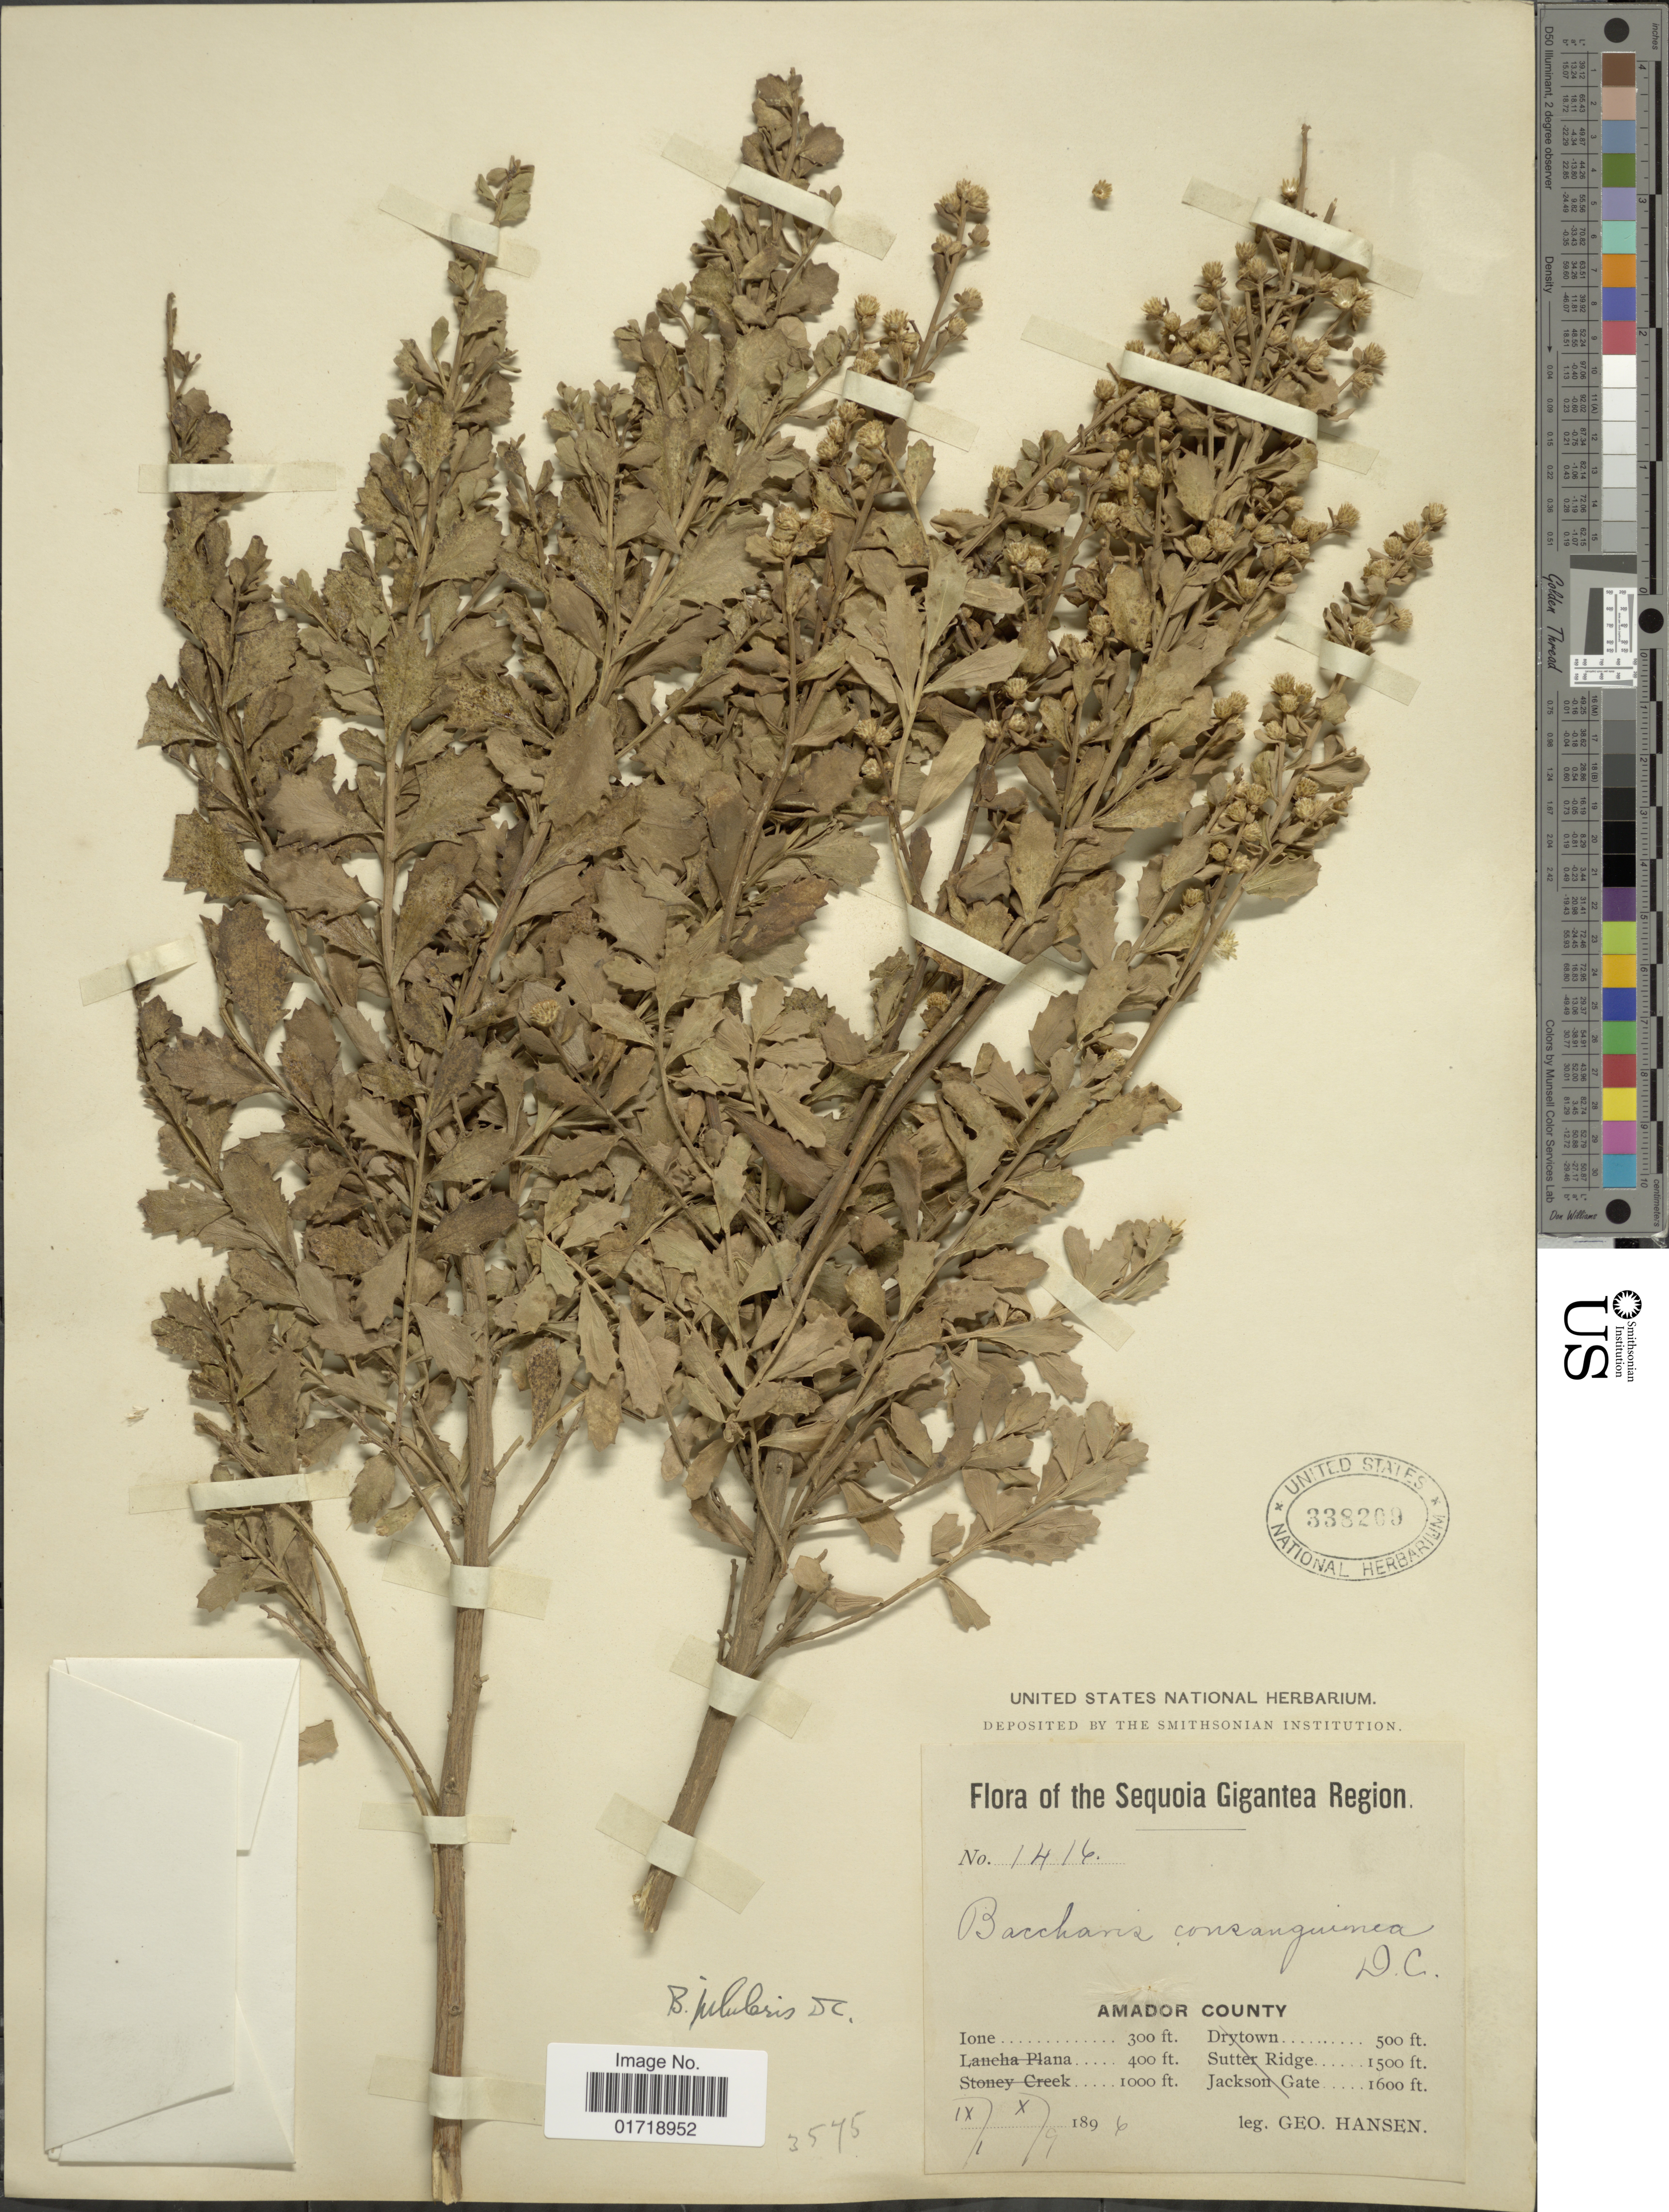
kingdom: Plantae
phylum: Tracheophyta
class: Magnoliopsida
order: Asterales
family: Asteraceae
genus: Baccharis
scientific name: Baccharis pilularis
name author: DC.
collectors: G. Hansen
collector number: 1414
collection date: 1896-09-01/1896-10-09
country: United States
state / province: California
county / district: Amador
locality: The Sequoia Gigantea Region, Amador County, Ione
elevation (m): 91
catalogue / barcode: US 338209